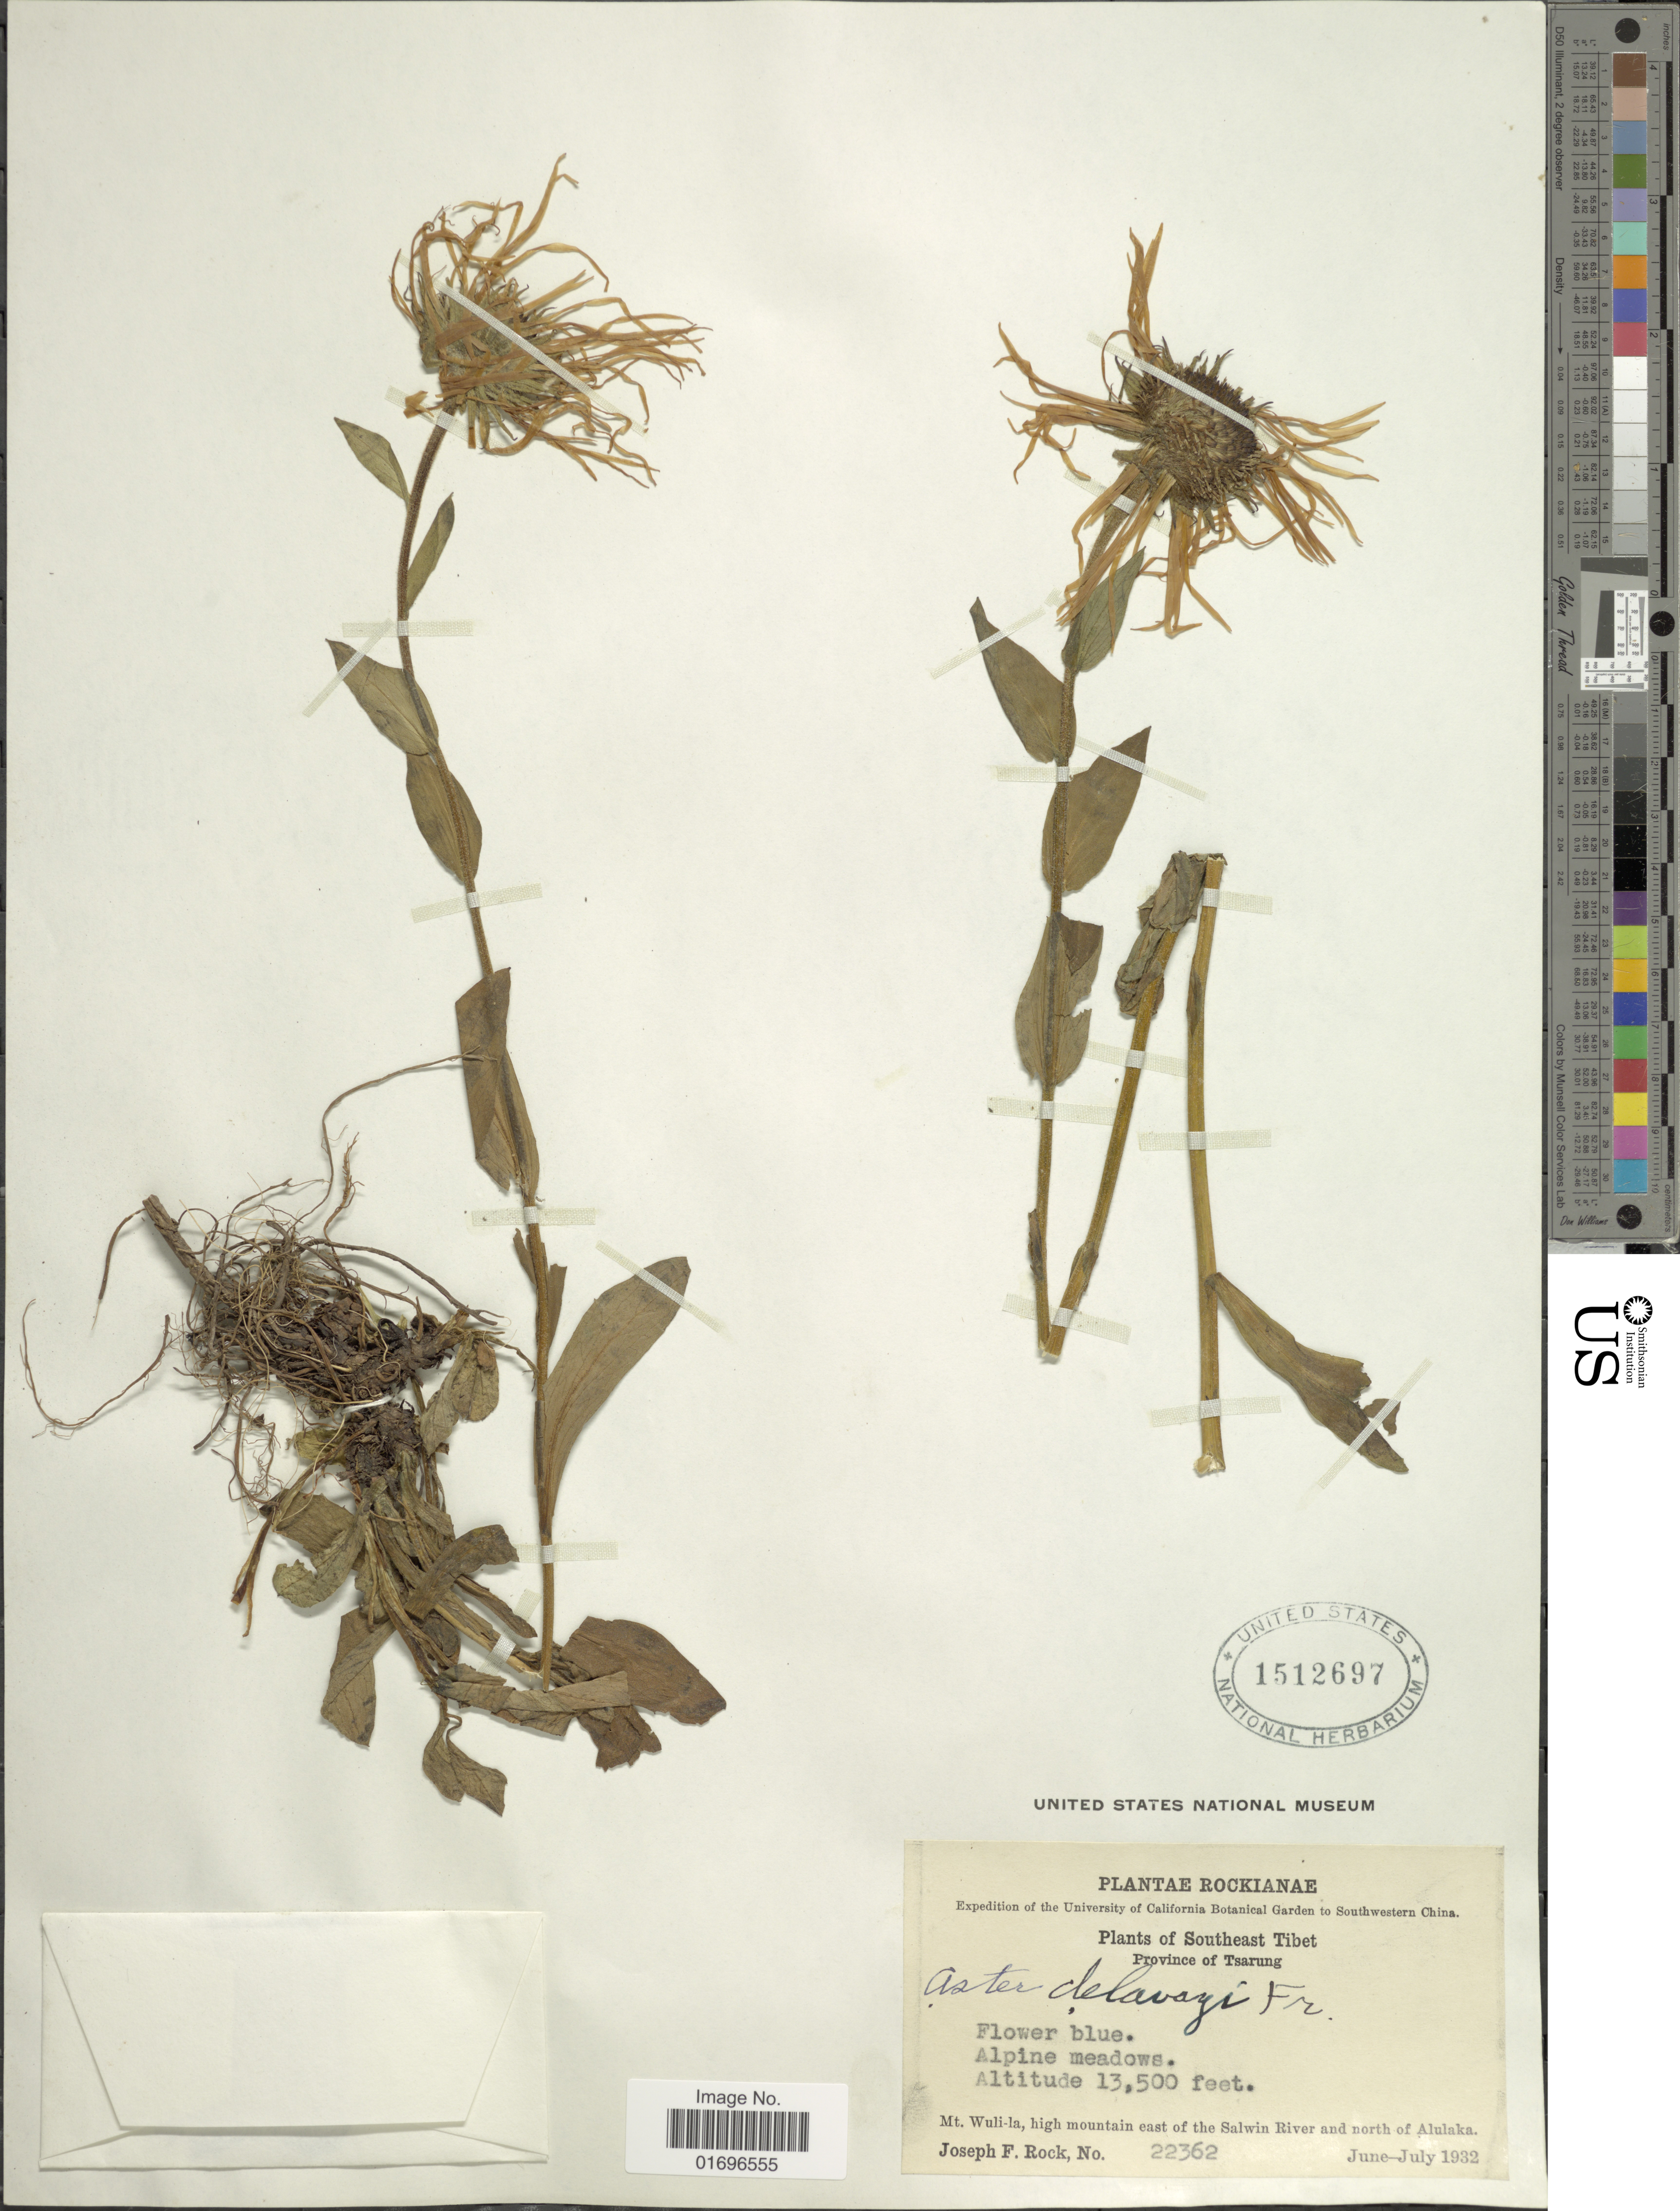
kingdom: Plantae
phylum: Tracheophyta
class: Magnoliopsida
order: Asterales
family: Asteraceae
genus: Aster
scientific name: Aster delavayi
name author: Franch.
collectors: J. F. Rock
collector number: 22362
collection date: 1932-06/1932-07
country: China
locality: Rockianae. Southwestern China. Southeast Tibet. Province of Tsarung. Mt. Wuli-la, high mountain east of the Salwin River and north of Alulaka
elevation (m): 4115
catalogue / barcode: US 1512697